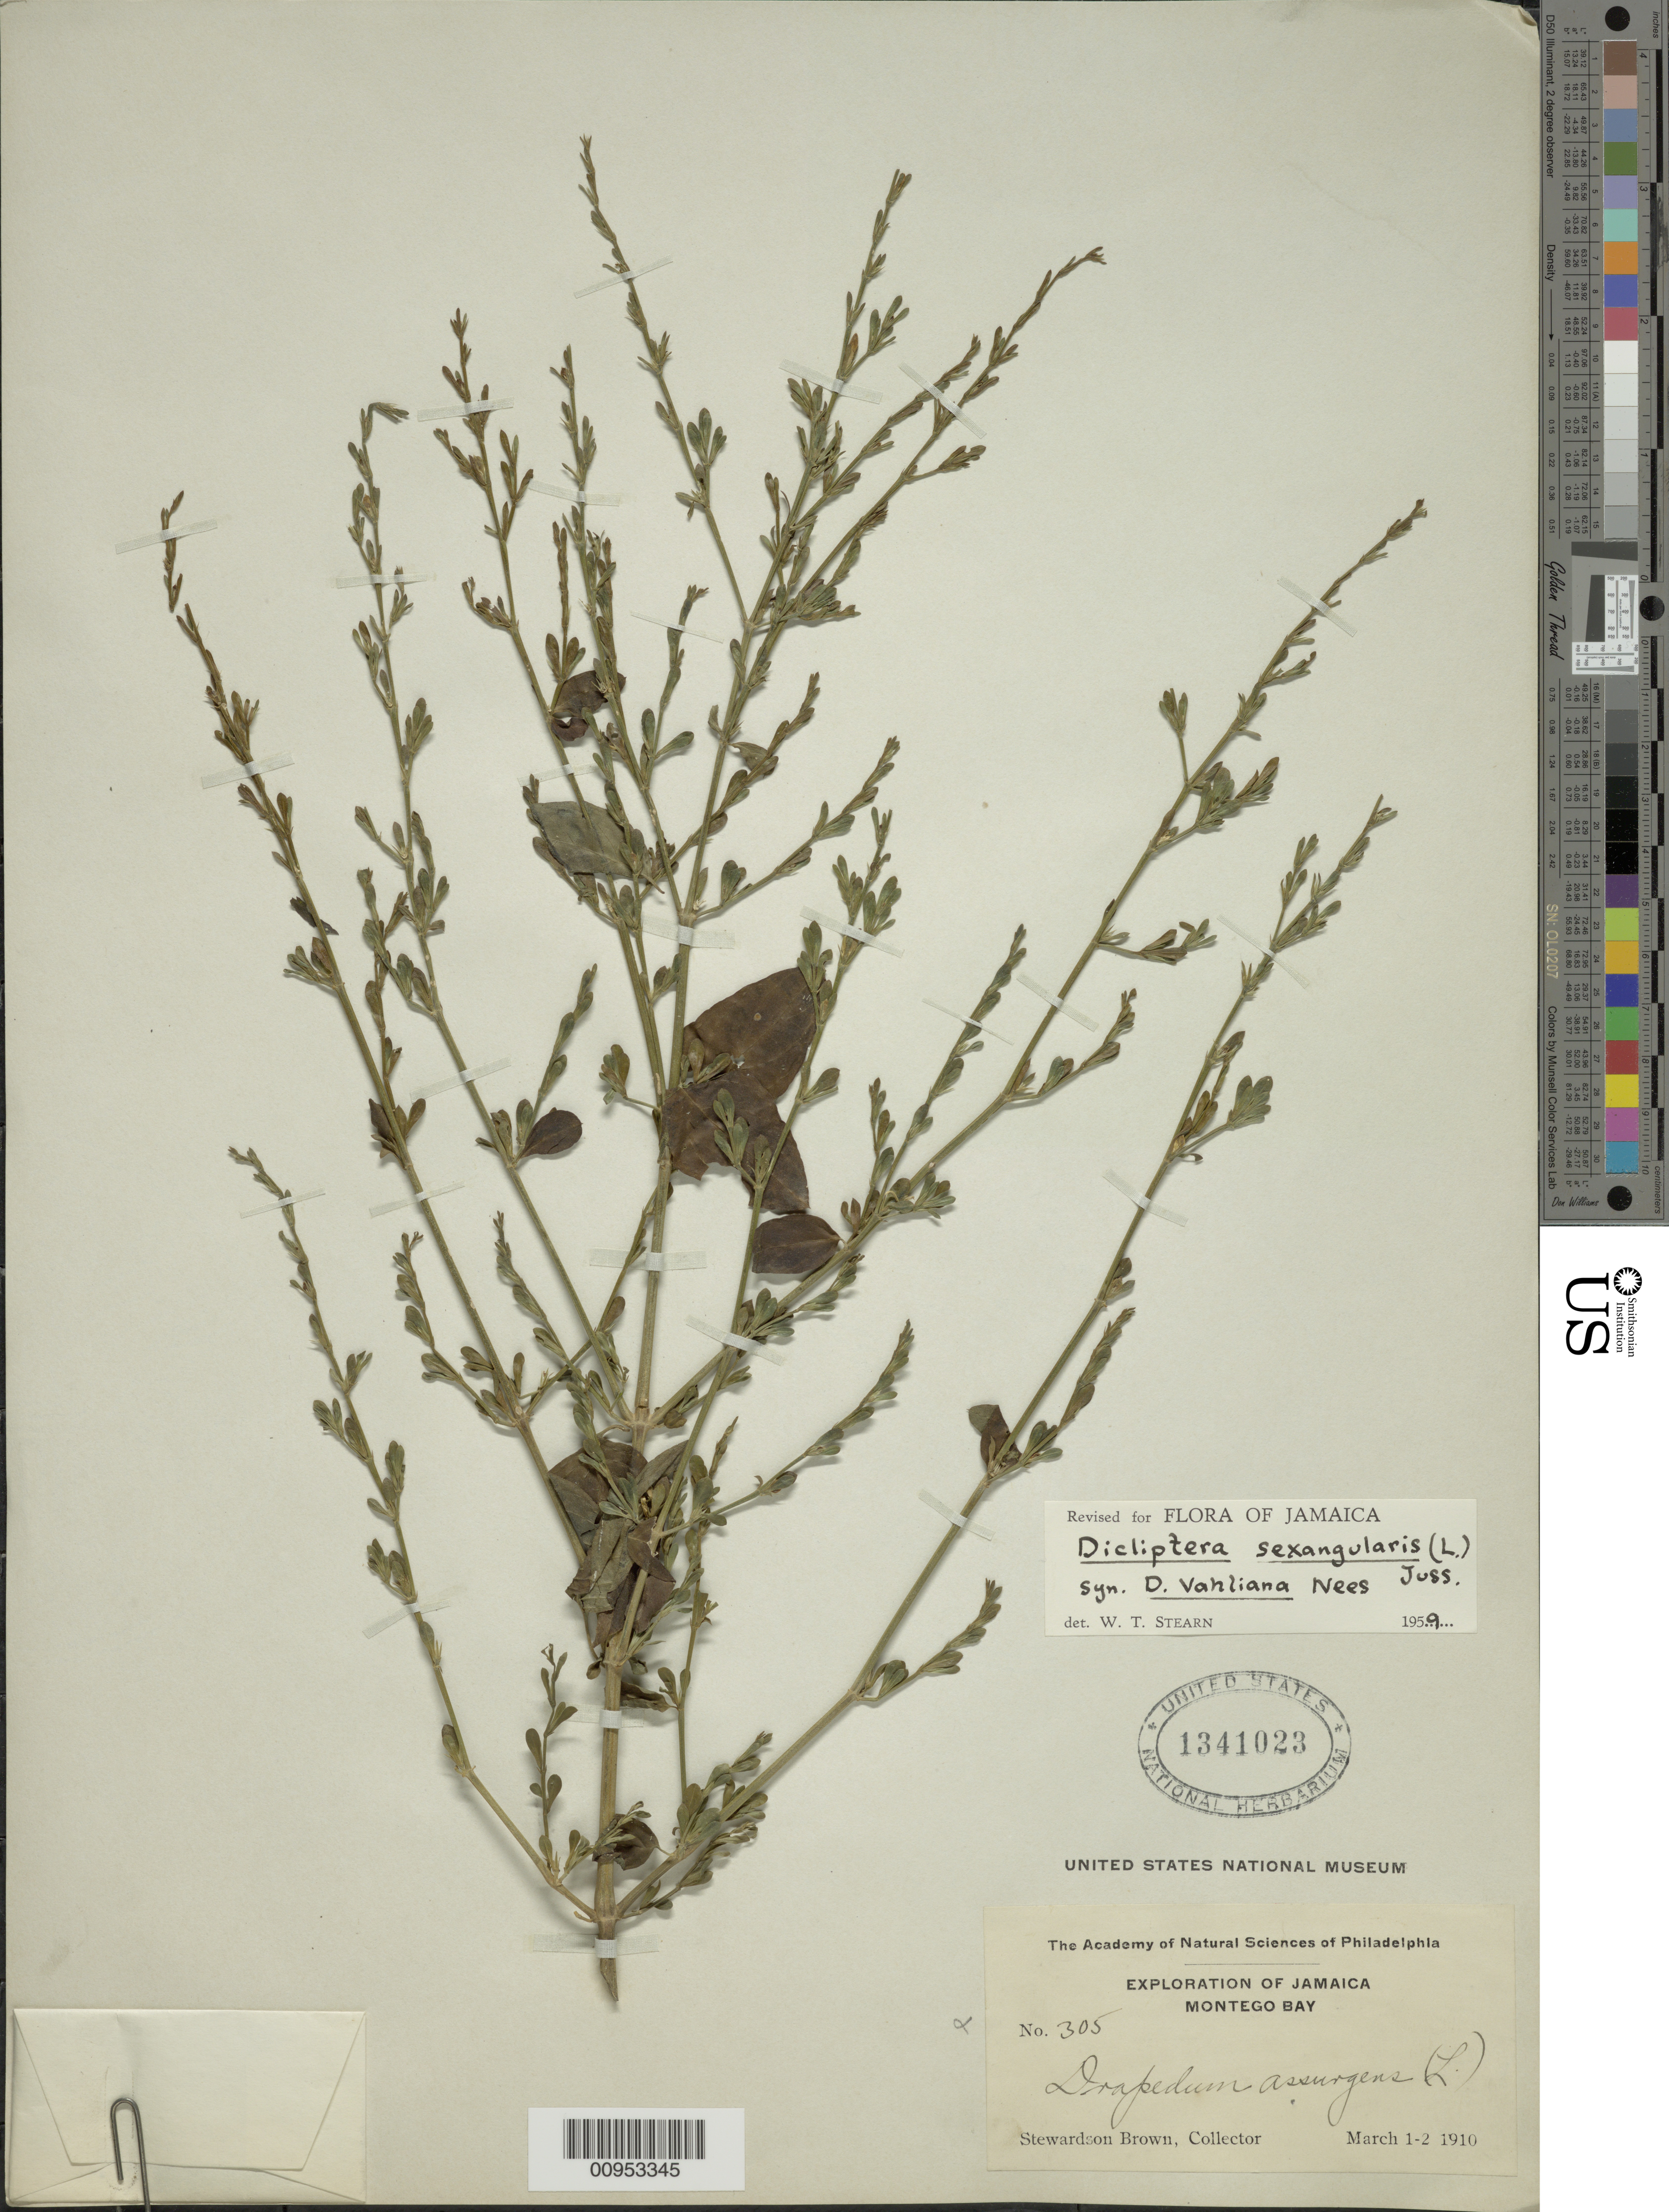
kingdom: Plantae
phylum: Tracheophyta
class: Magnoliopsida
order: Lamiales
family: Acanthaceae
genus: Dicliptera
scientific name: Dicliptera sexangularis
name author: (L.) Juss.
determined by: Stearn, William T.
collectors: S. Brown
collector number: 305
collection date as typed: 01 Mar 1910 to 02 Mar 1910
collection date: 1910-03-01/1910-03-02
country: Jamaica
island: Jamaica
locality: Montego Bay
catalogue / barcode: US 1341023